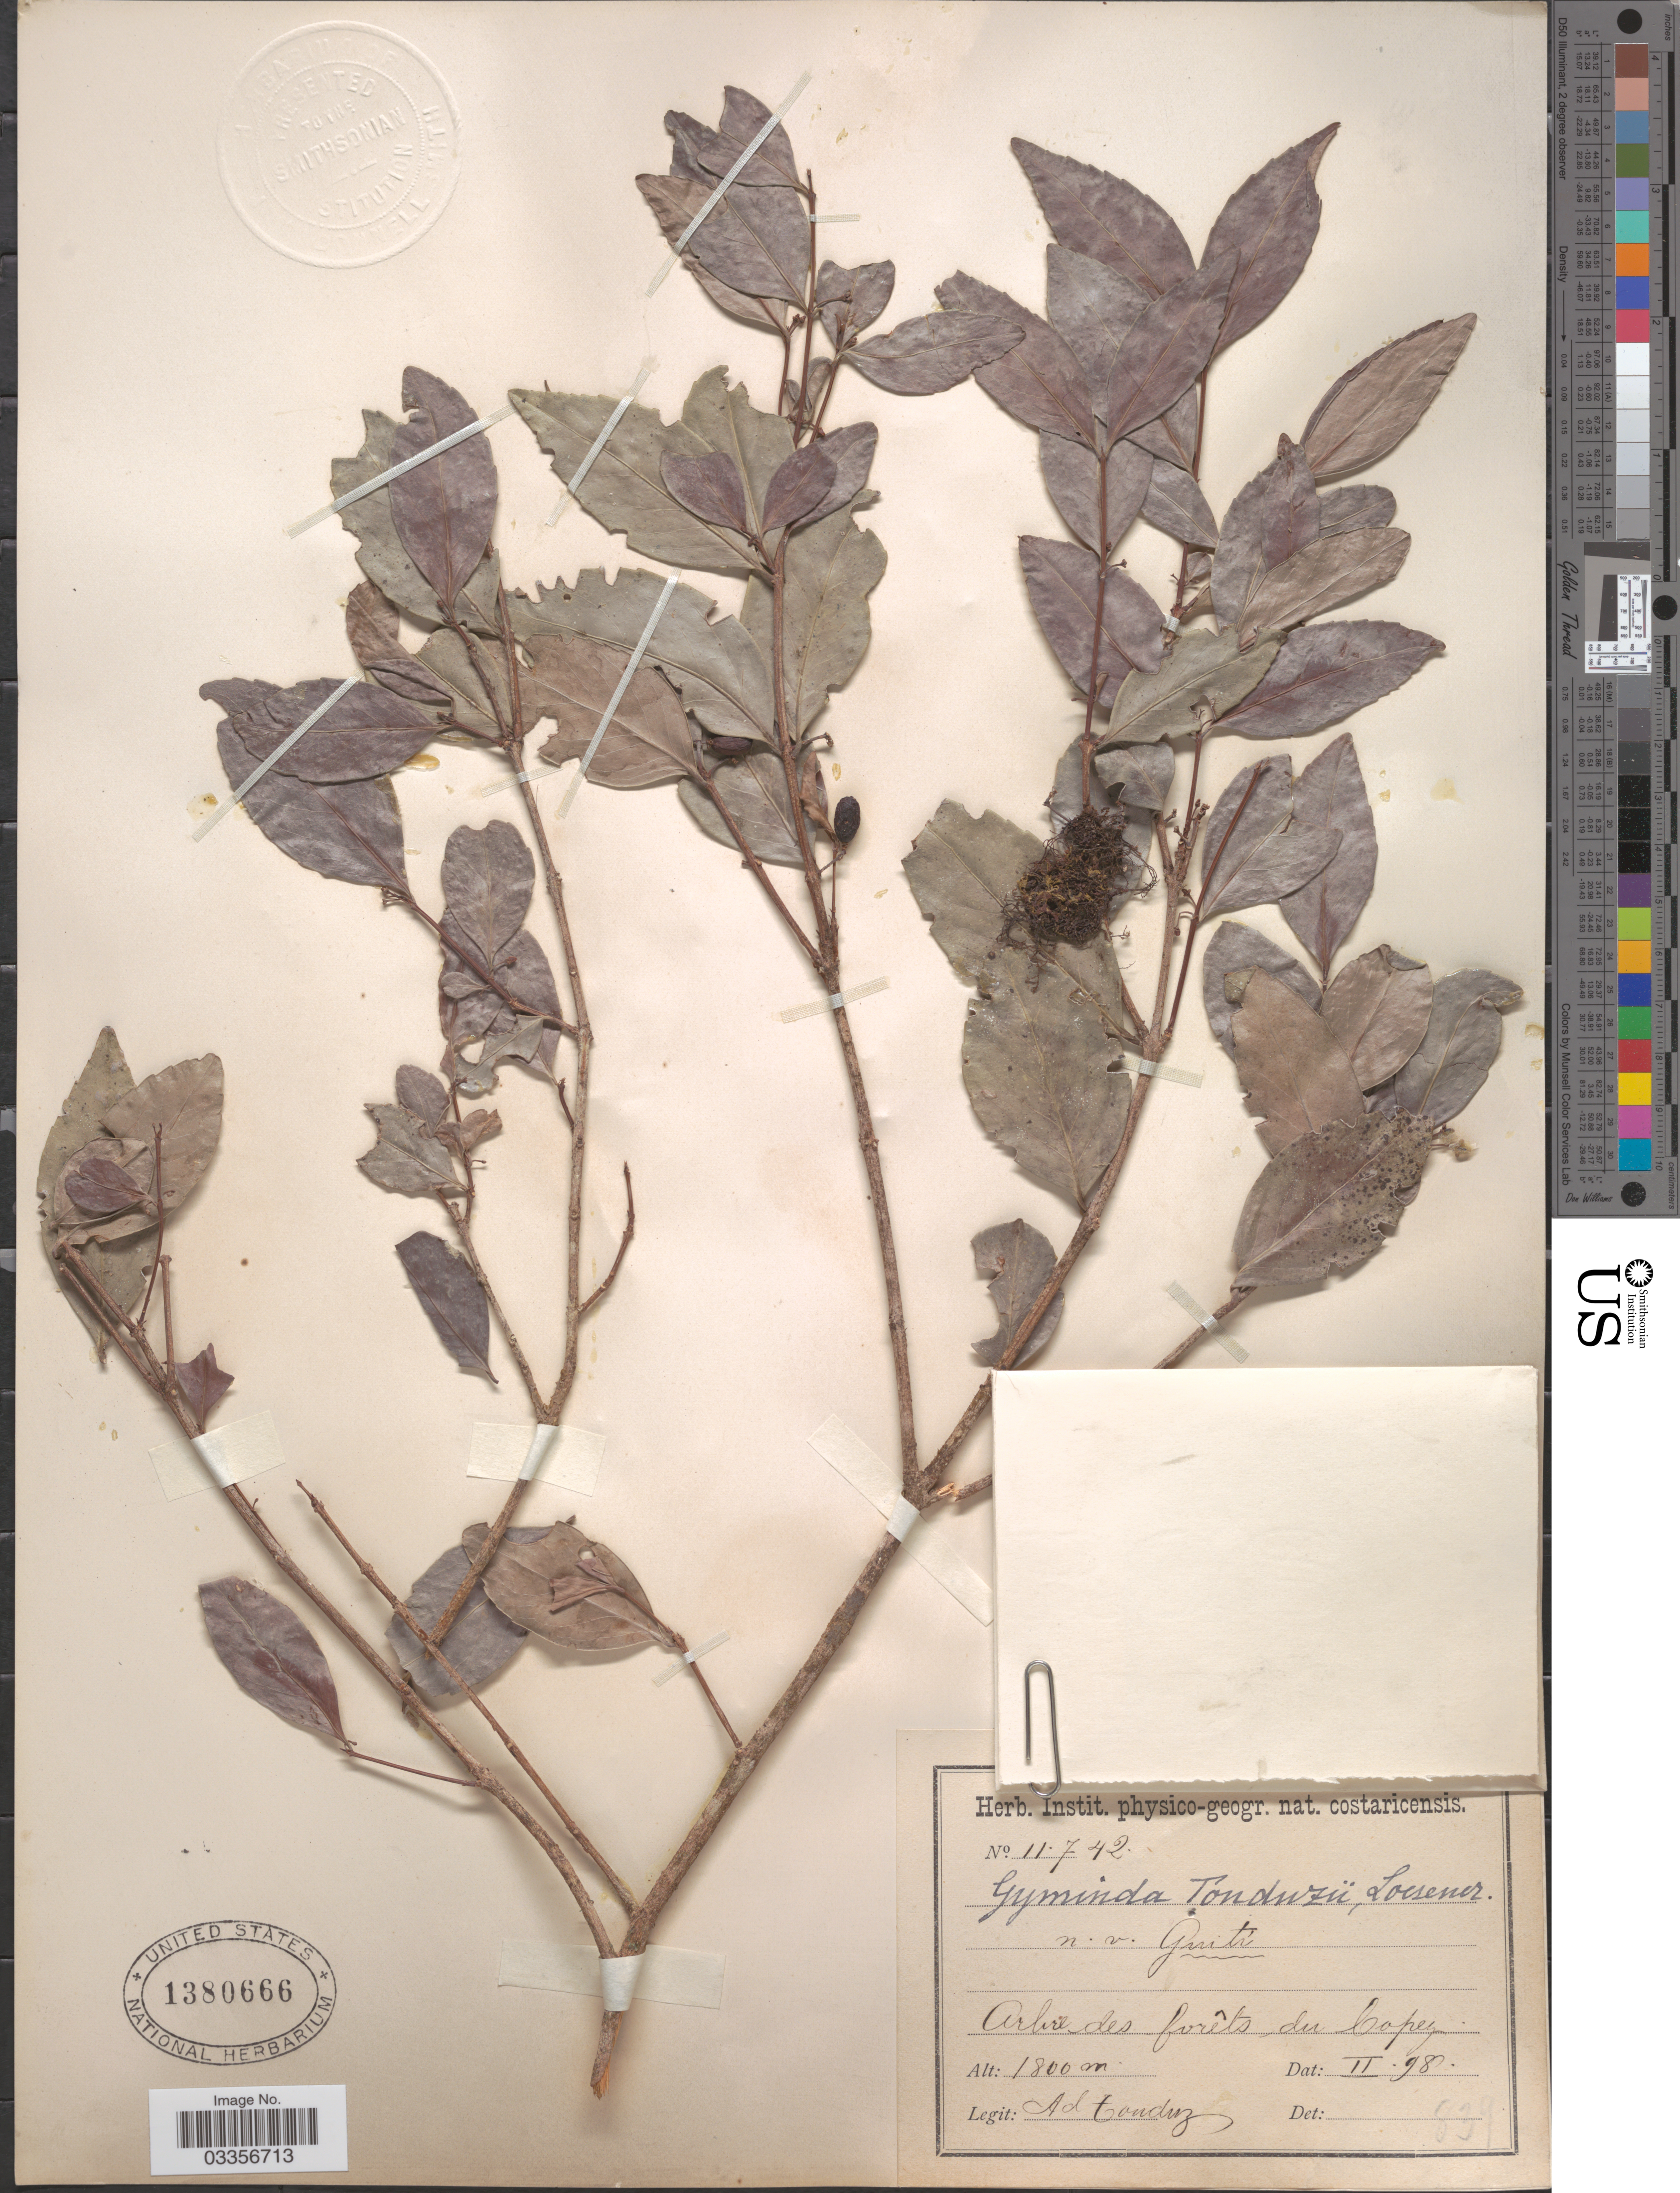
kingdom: Plantae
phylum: Tracheophyta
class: Magnoliopsida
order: Celastrales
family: Celastraceae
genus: Crossopetalum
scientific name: Crossopetalum tonduzii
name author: (Loes.) Lundell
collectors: A. Tonduz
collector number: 11742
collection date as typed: Transcribed d/m/y: /2/98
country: Costa Rica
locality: Arbre des forêts du Copey.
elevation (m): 1800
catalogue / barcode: US 1380666